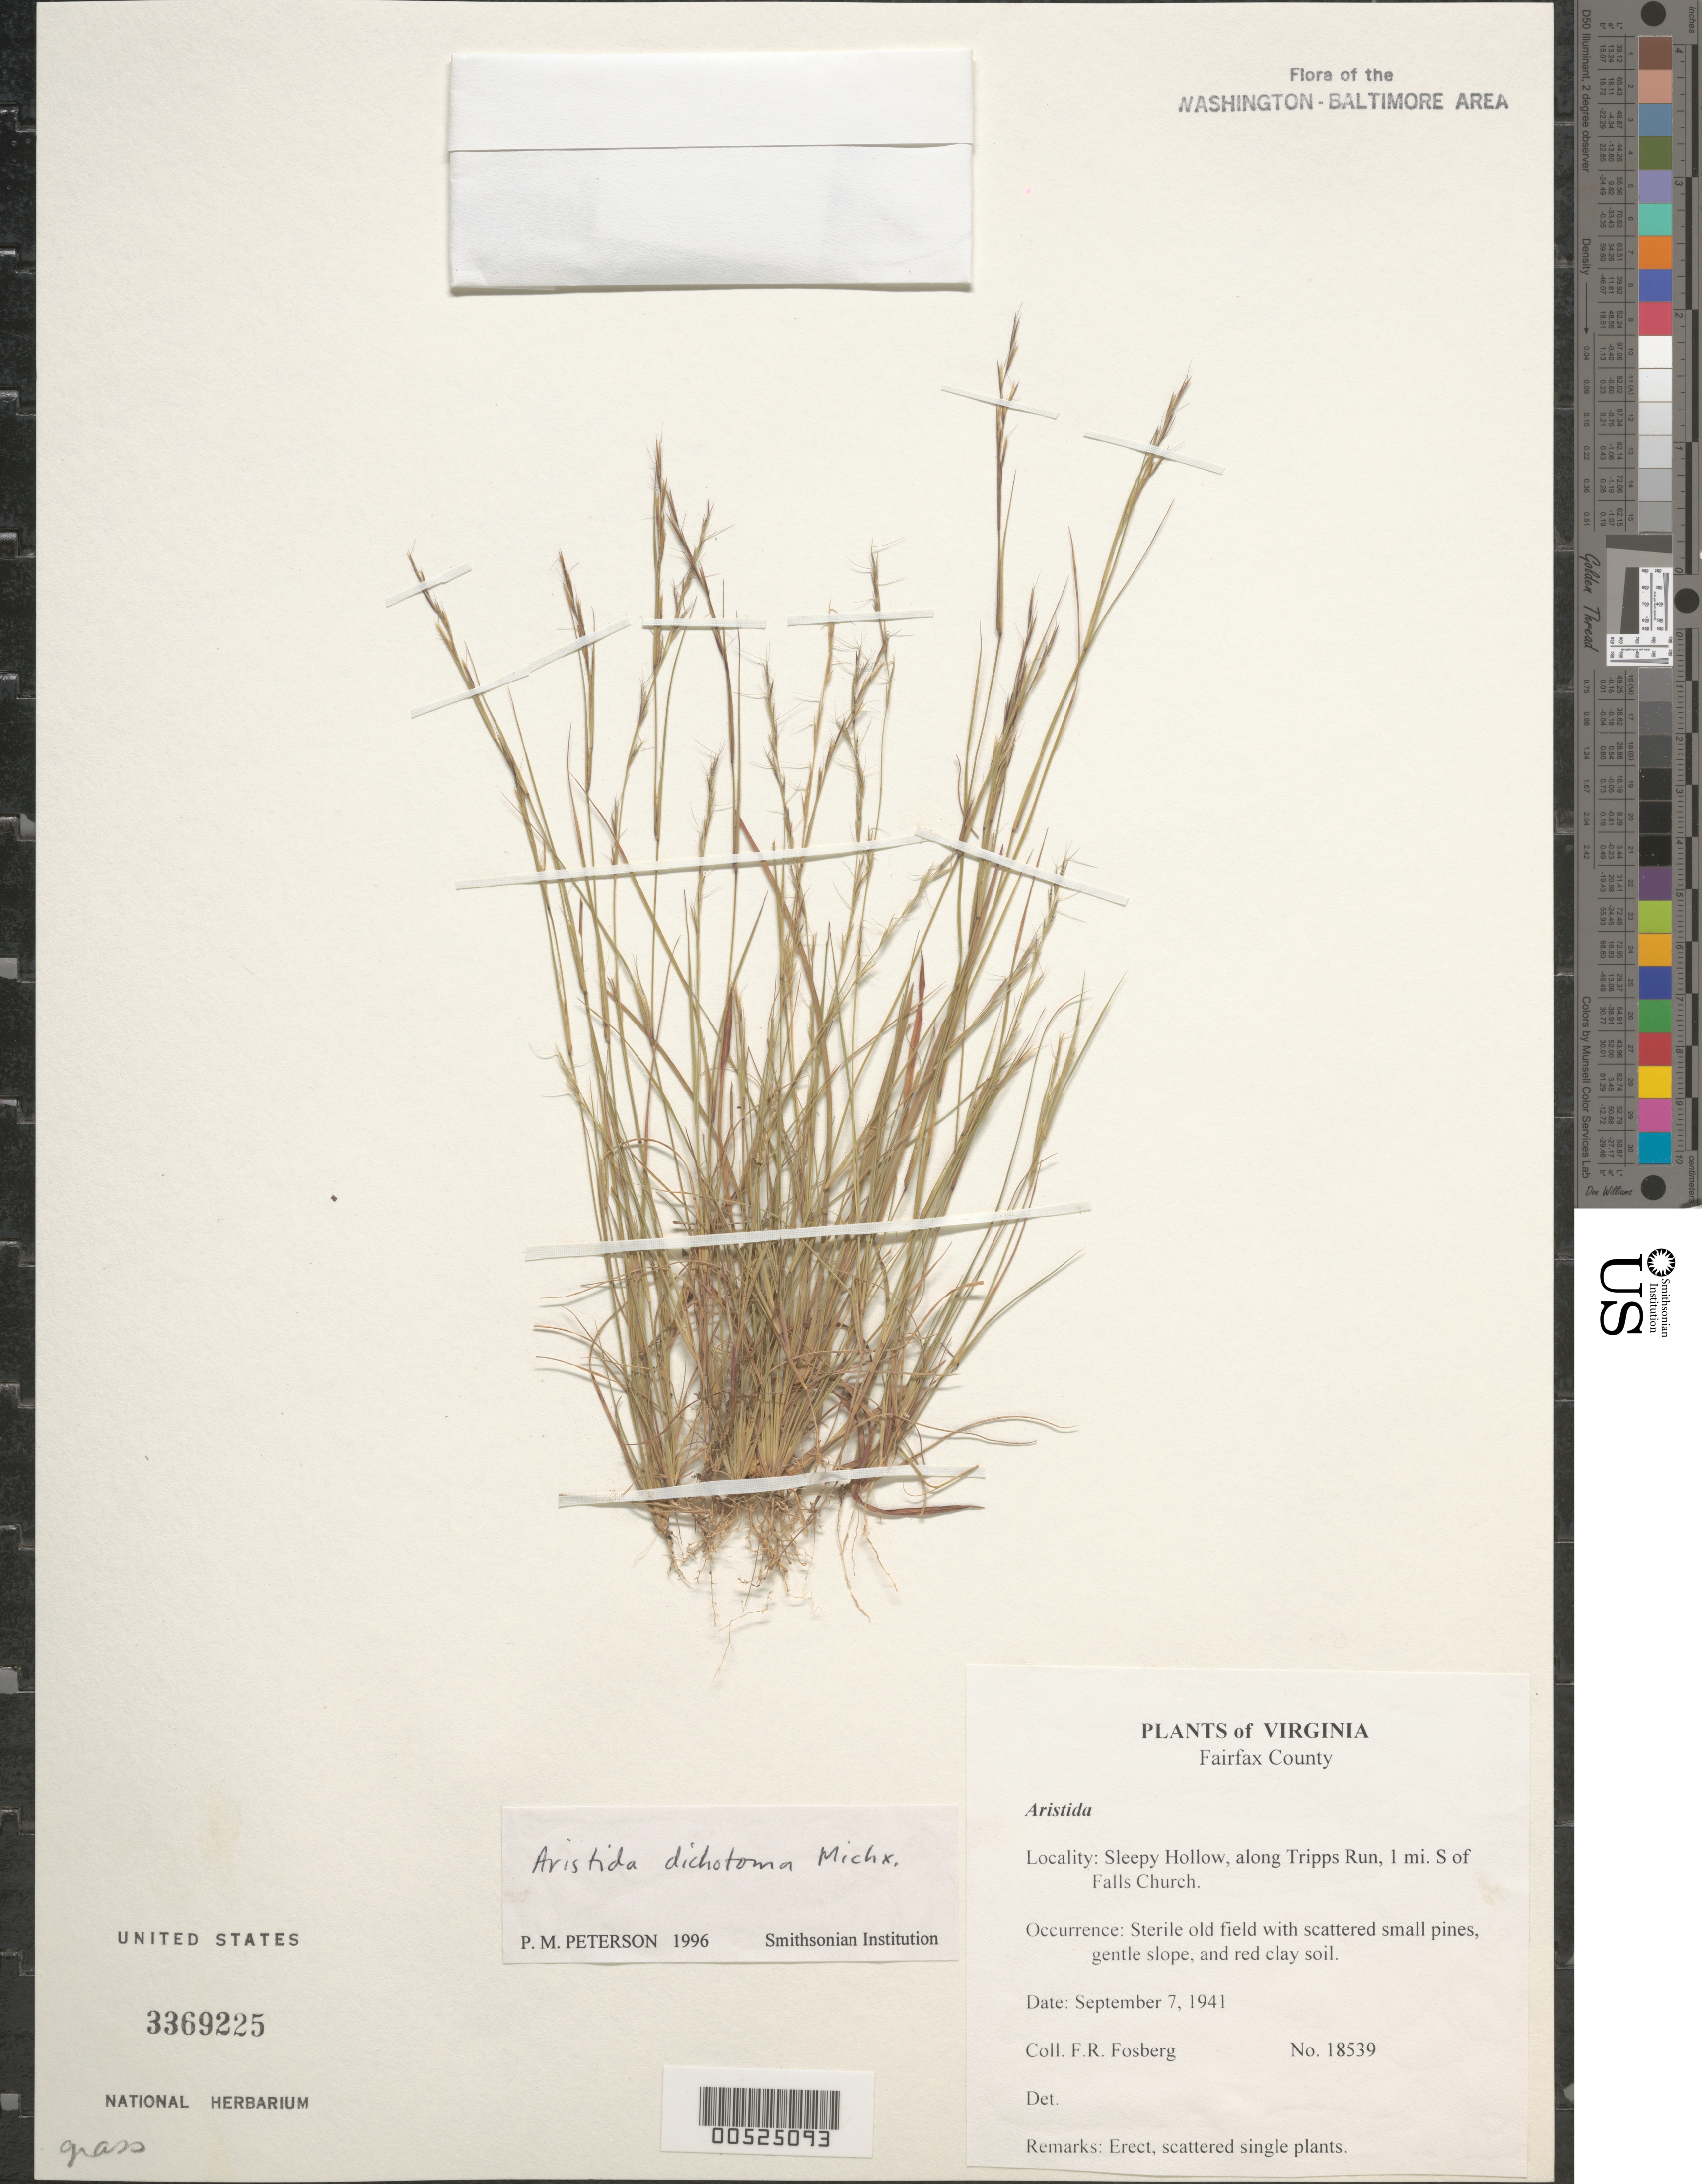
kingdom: Plantae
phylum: Tracheophyta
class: Liliopsida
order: Poales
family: Poaceae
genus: Aristida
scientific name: Aristida dichotoma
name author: Michx.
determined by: Peterson, Paul M., (BOT), Smithsonian Institution - National Museum of Natural History (UNITED STATES)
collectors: F. R. Fosberg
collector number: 18539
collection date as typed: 07 Sep 1941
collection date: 1941-09-07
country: United States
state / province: Virginia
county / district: Fairfax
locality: Sleepy Hollow, along Tripps Run, 1 mi. S of Falls Church.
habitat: Sterile old field with scattered small pines, gentle slope, and red clay soil.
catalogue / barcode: US 3369225